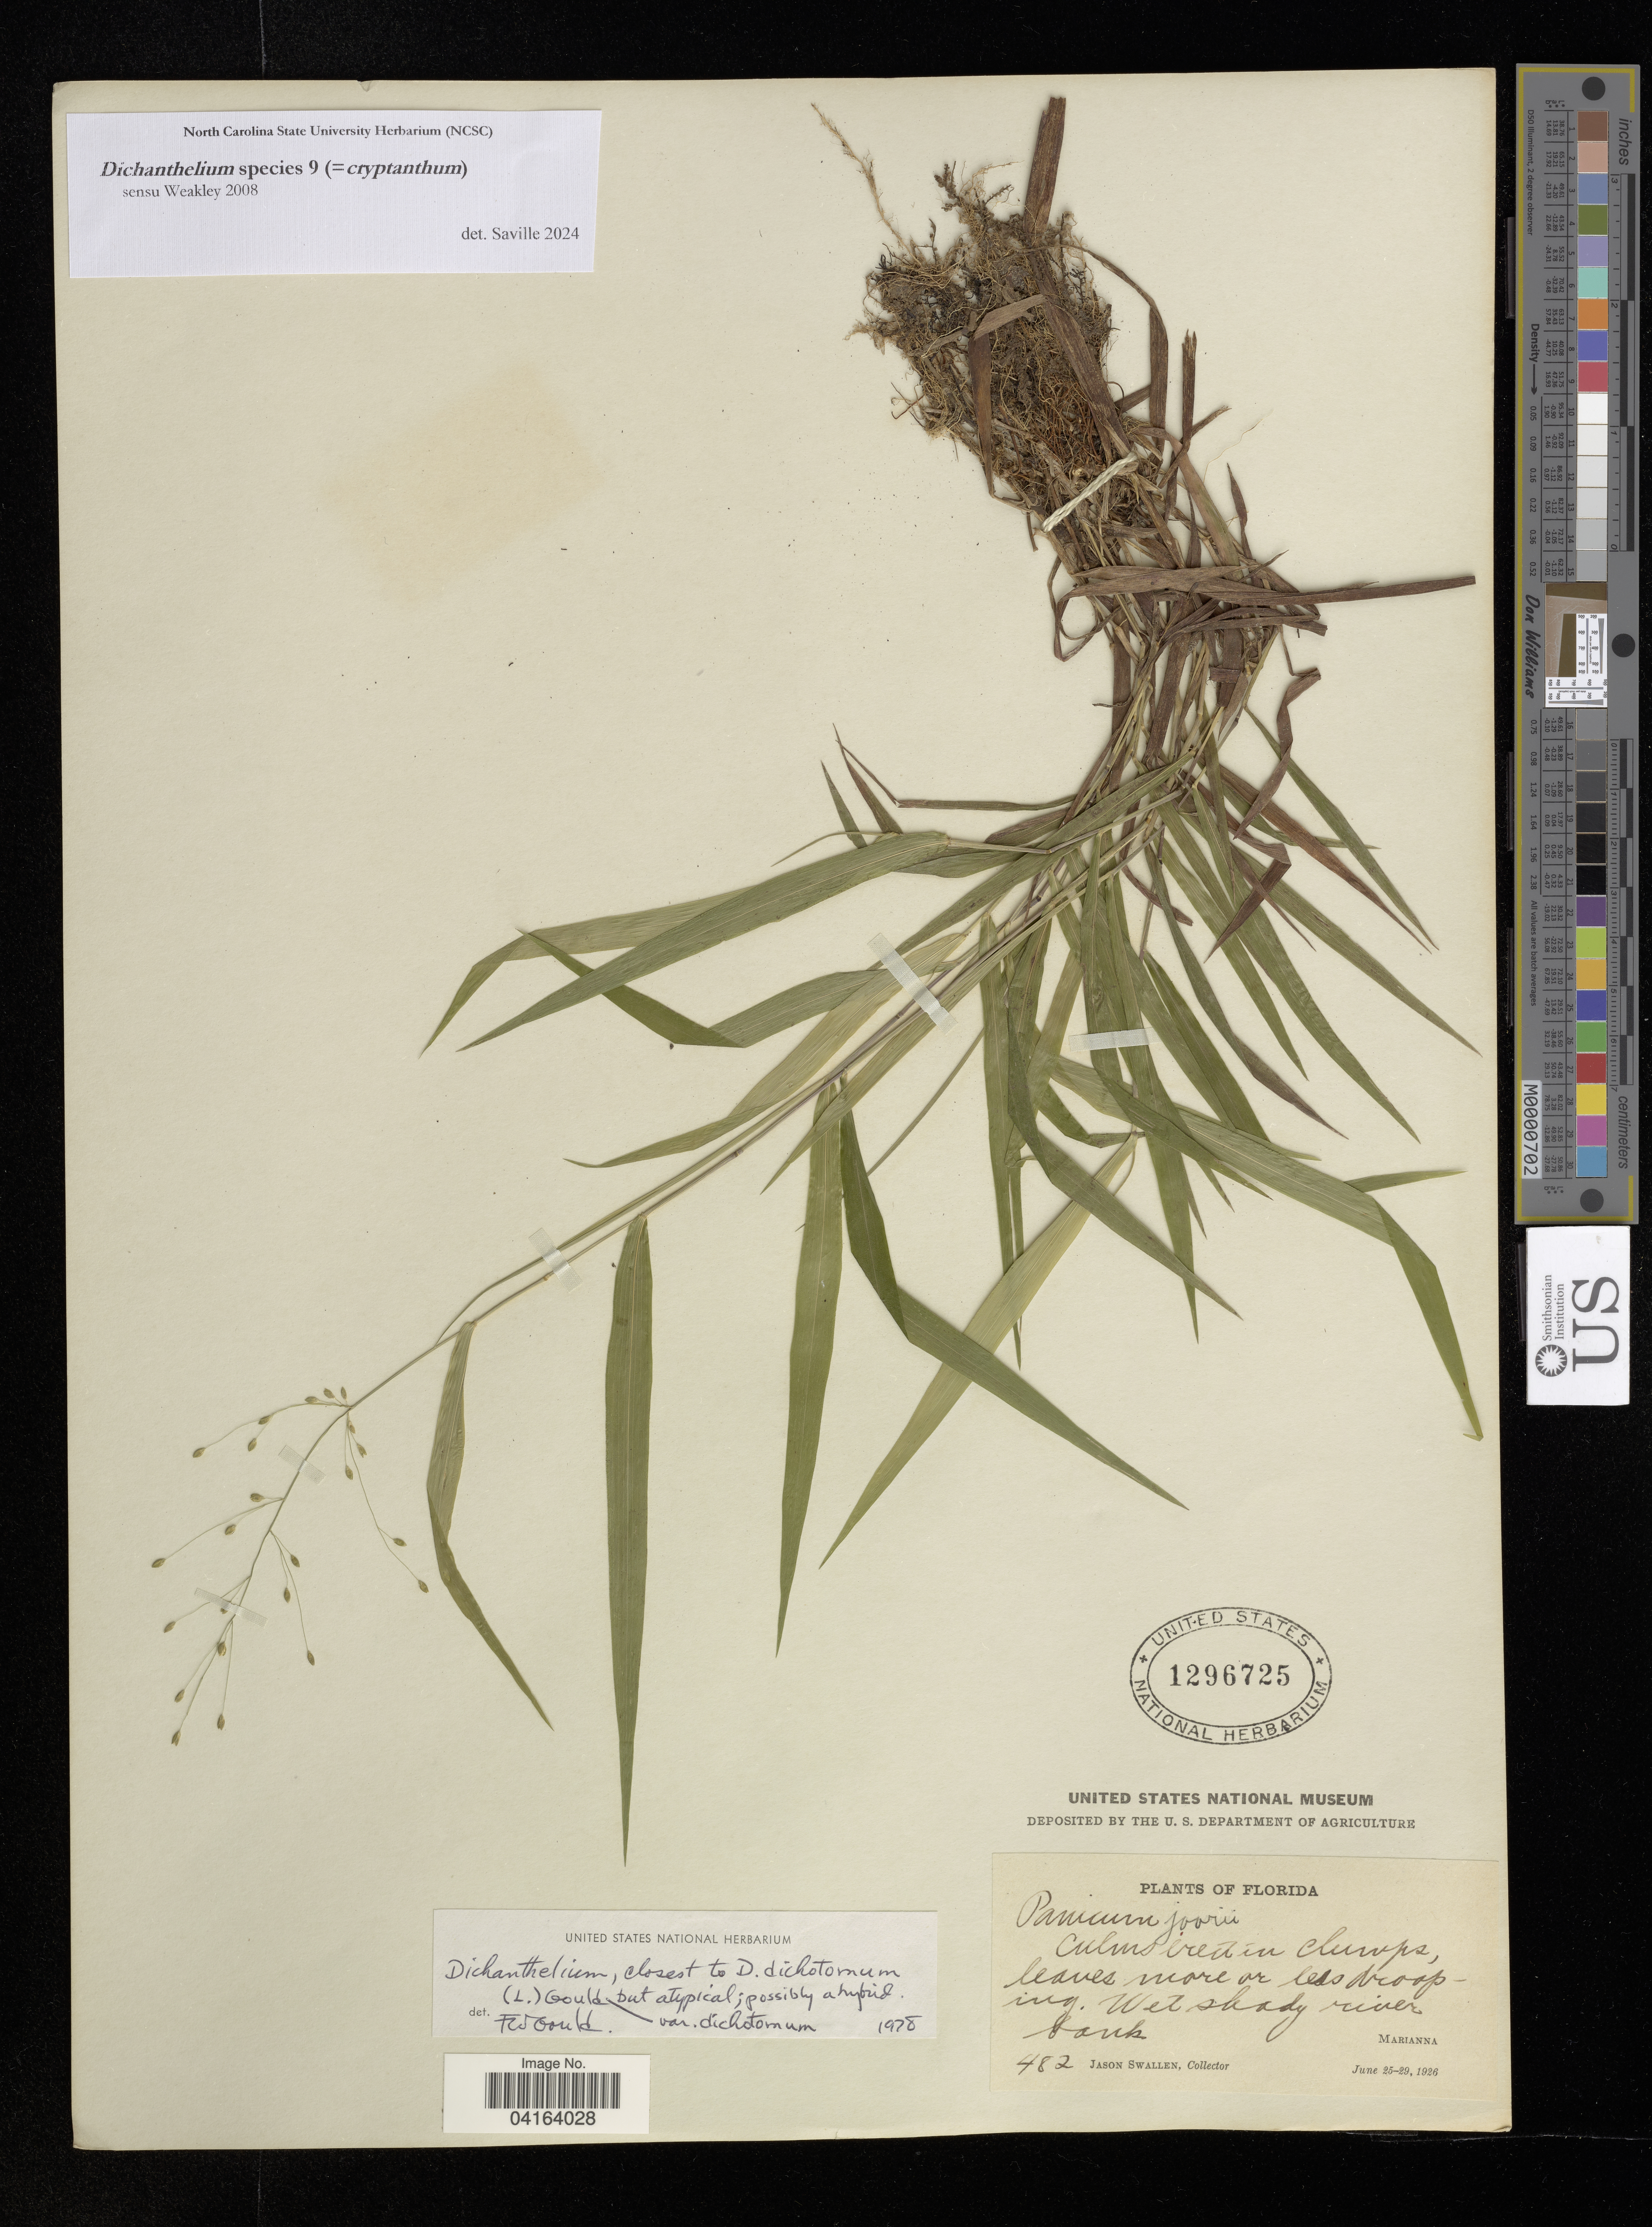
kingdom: Plantae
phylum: Tracheophyta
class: Liliopsida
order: Poales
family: Poaceae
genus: Dichanthelium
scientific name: Dichanthelium cryptanthum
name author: (Ashe) LeBlond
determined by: Saville, A. C., (NCSC), North Carolina State University (UNITED STATES)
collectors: J. R. Swallen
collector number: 482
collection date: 1926-06-25/1926-06-29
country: United States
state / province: Florida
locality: Marianna.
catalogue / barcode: US 1296725